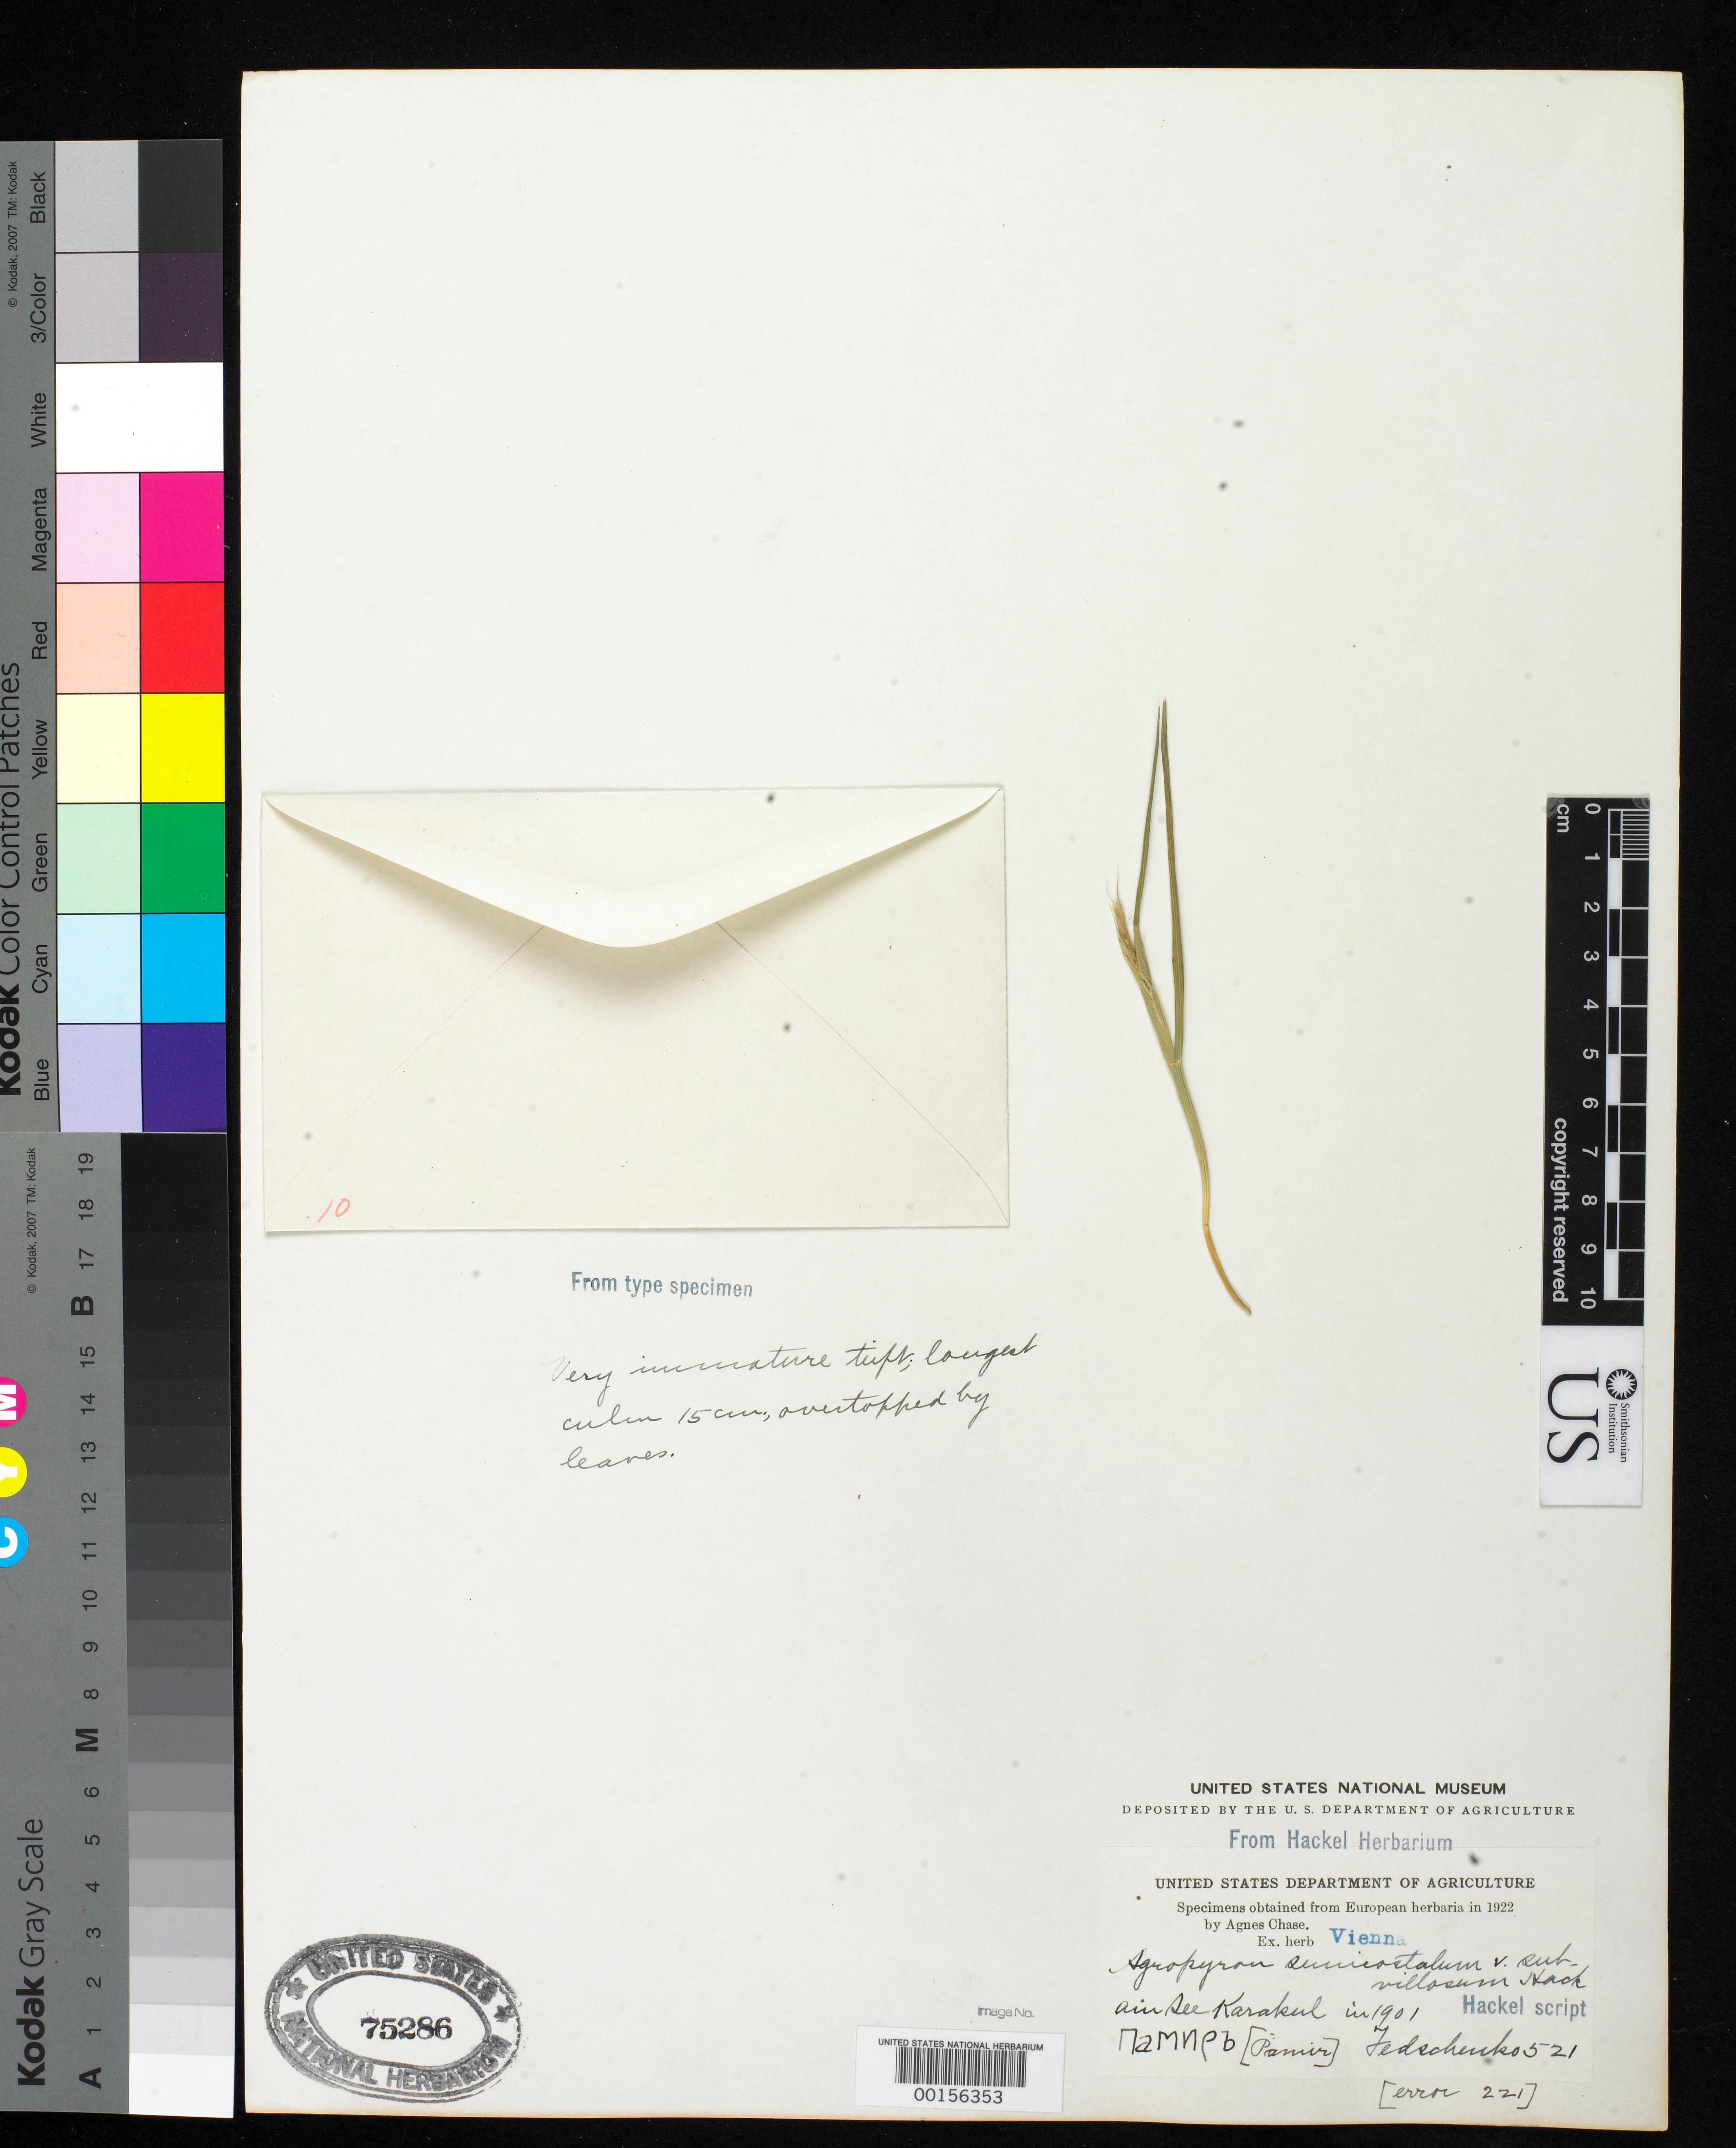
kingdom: Plantae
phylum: Tracheophyta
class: Liliopsida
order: Poales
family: Poaceae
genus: Agropyron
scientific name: Agropyron semicostatum var. subvillosum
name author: Hack.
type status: Type Fragment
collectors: B. A. Fedtschenko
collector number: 221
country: Tajikistan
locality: Pamir.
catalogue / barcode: US 75286